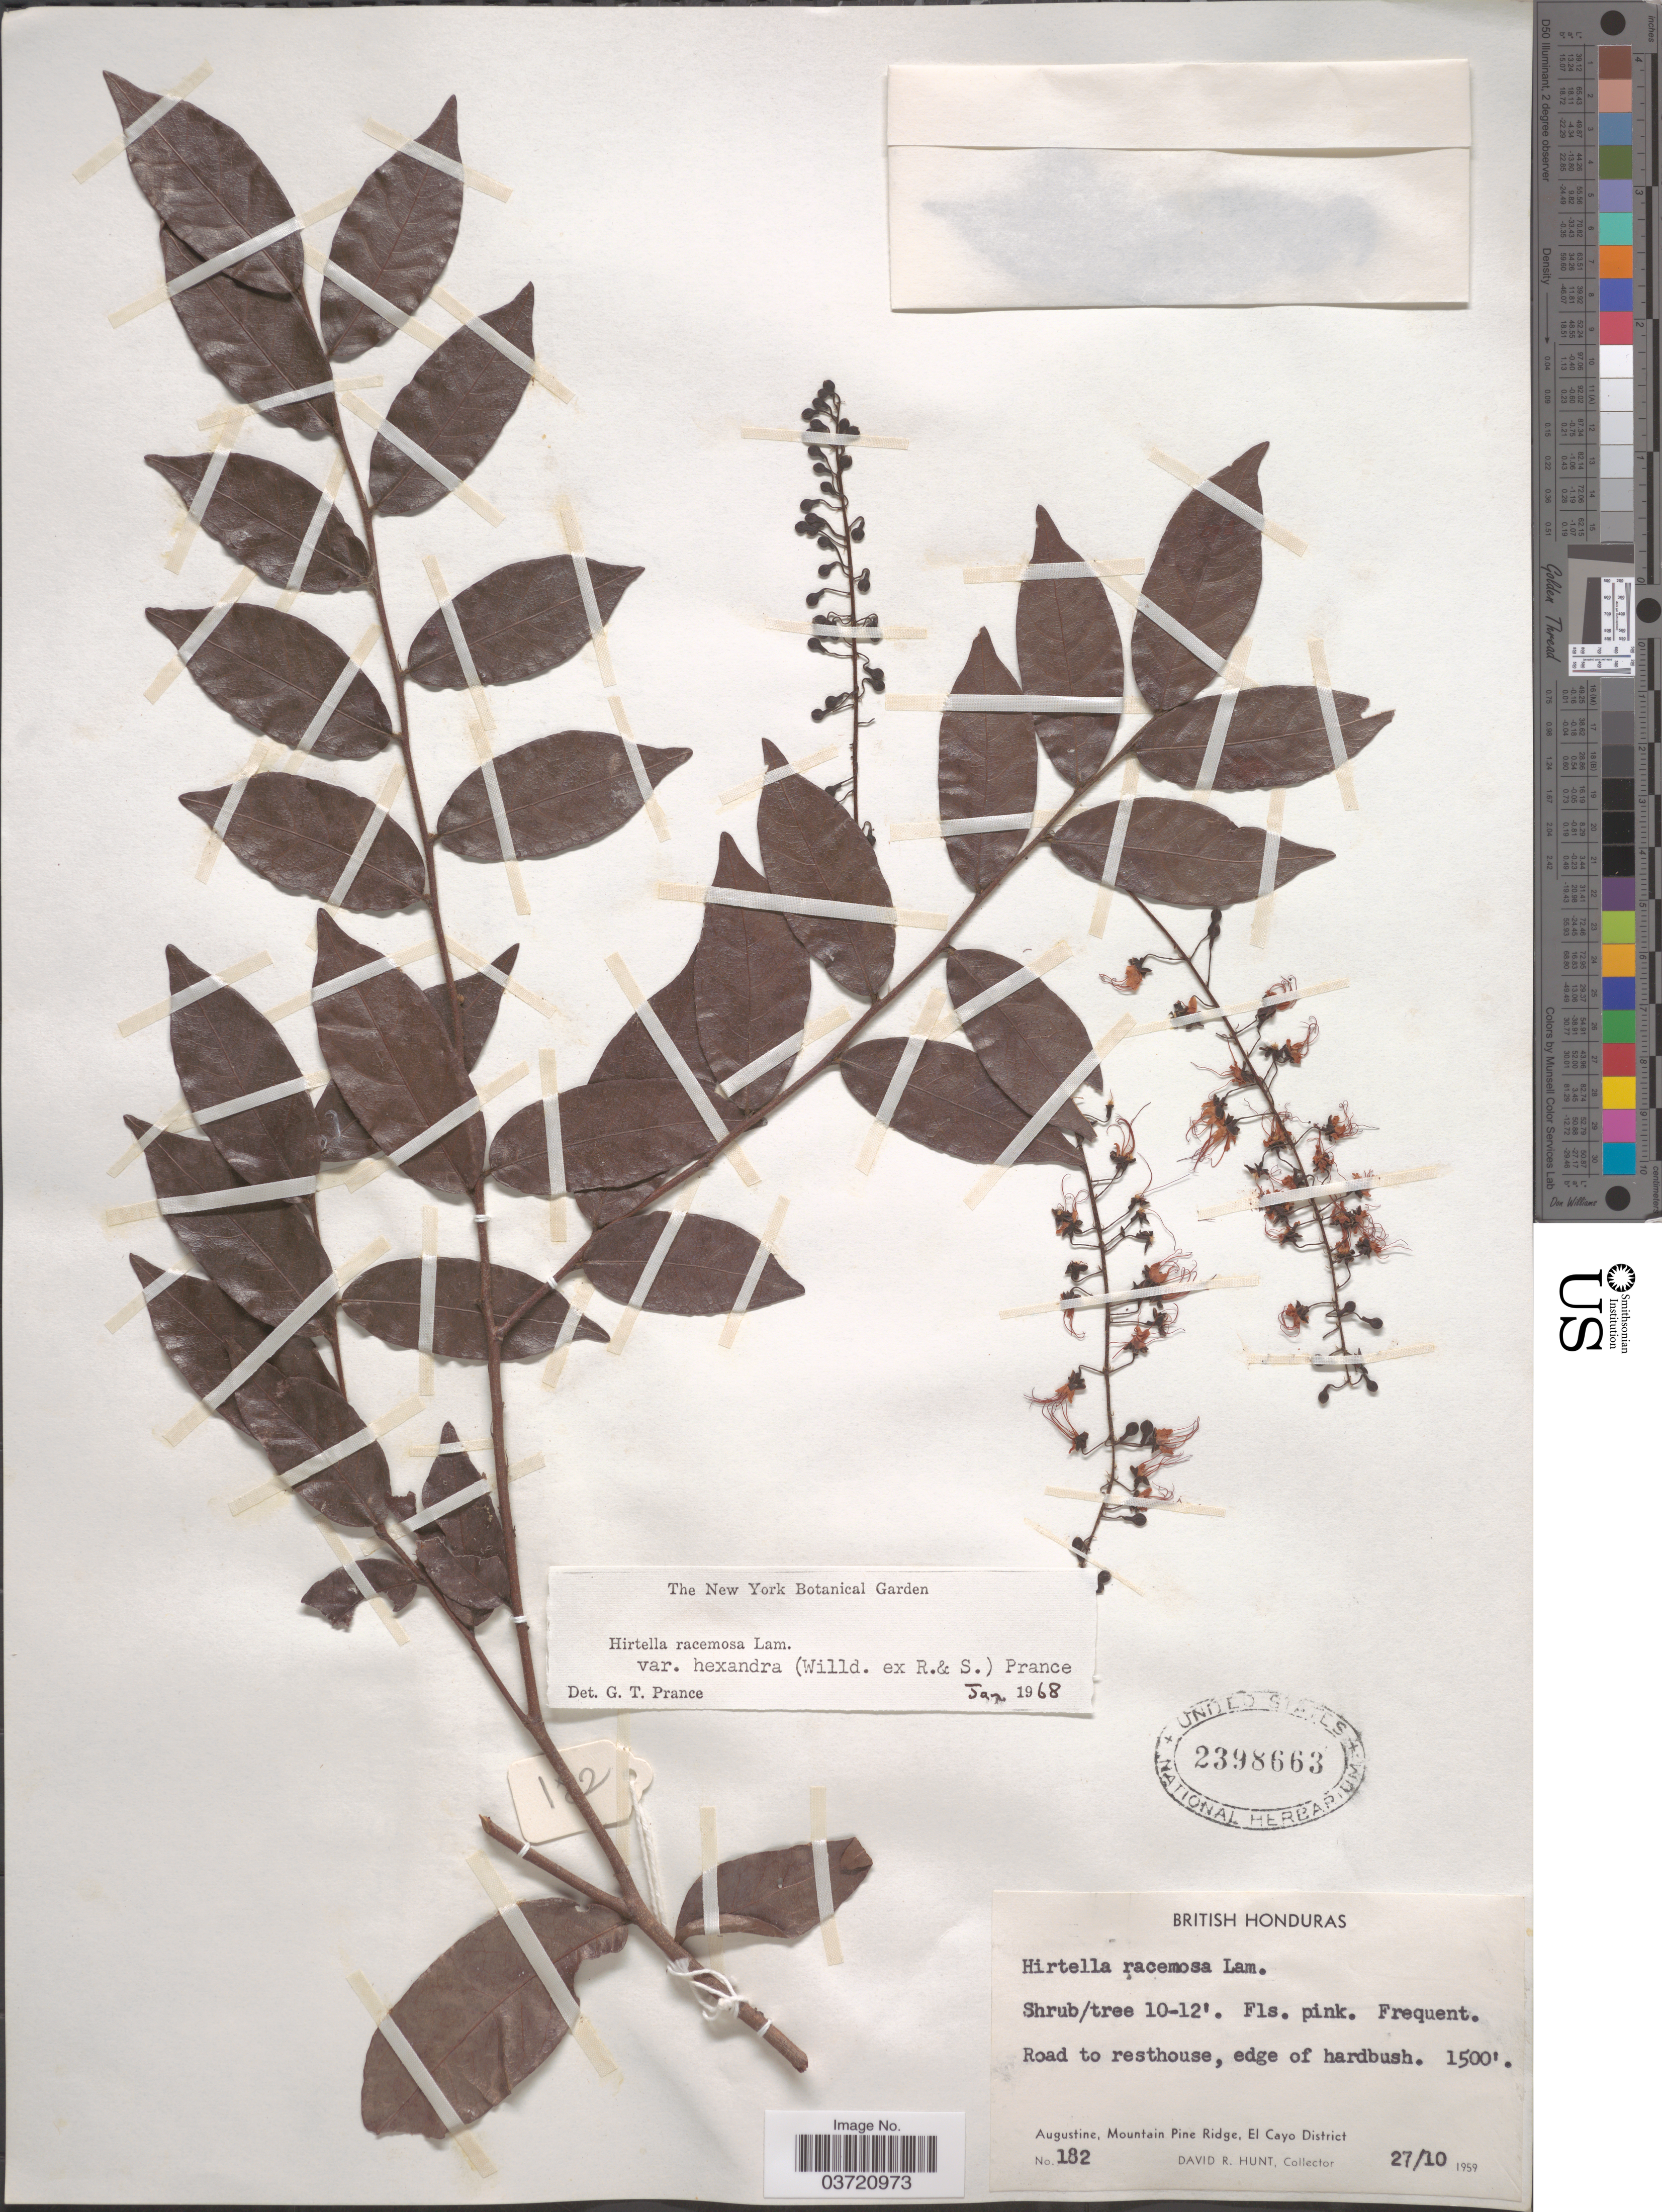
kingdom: Plantae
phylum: Tracheophyta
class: Magnoliopsida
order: Malpighiales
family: Chrysobalanaceae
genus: Hirtella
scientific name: Hirtella racemosa var. hexandra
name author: (Willd. ex Roem. & Schult.) Prance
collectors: D. R. Hunt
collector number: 182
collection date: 1959-10-27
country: Belize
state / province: Cayo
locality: British Honduras. Road to resthouse, edge of hardbush. Augustine, Mountain Pine Ridge, El Cayo District.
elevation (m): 457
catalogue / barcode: US 2398663